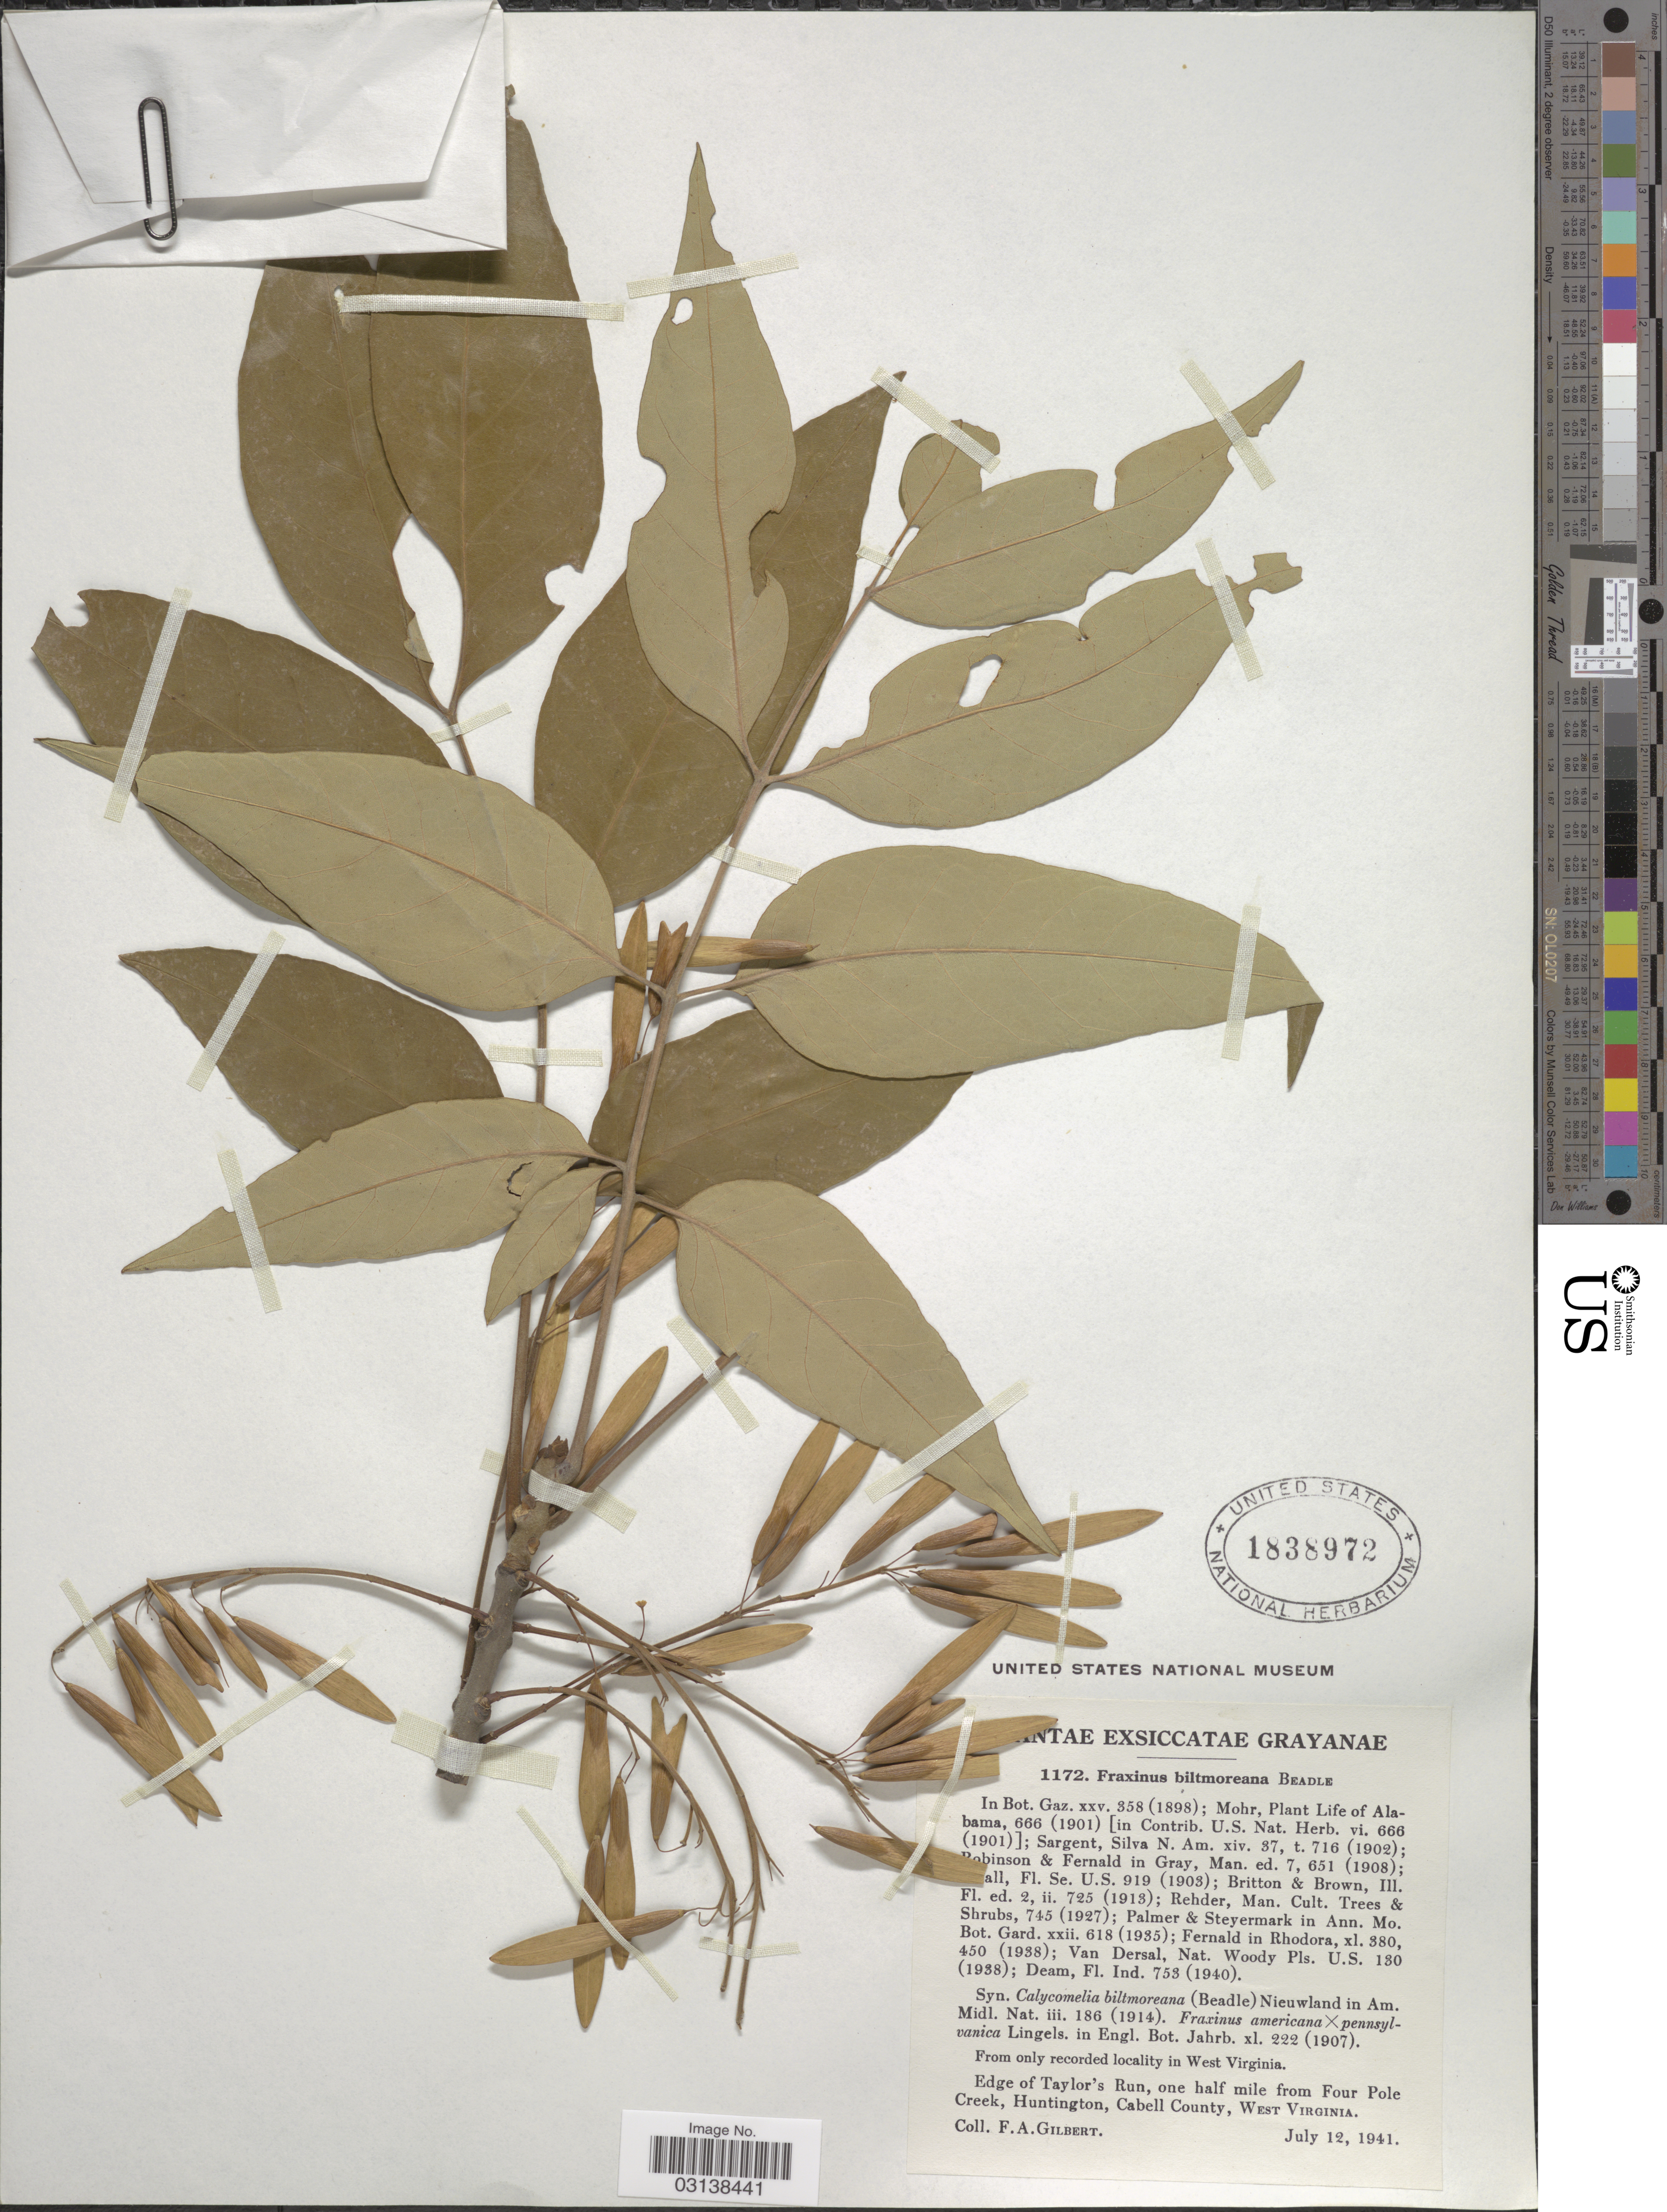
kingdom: Plantae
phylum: Tracheophyta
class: Magnoliopsida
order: Lamiales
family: Oleaceae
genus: Fraxinus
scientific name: Fraxinus americana var. biltmoreana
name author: (Beadle) J.W. Wright ex Fernald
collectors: F. A. Gilbert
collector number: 1172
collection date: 1941-07-12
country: United States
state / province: West Virginia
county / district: Cabell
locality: Edge of Taylor's Run, one half mile from Four Pole Creek, Huntington, Cabell County.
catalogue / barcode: US 1838972